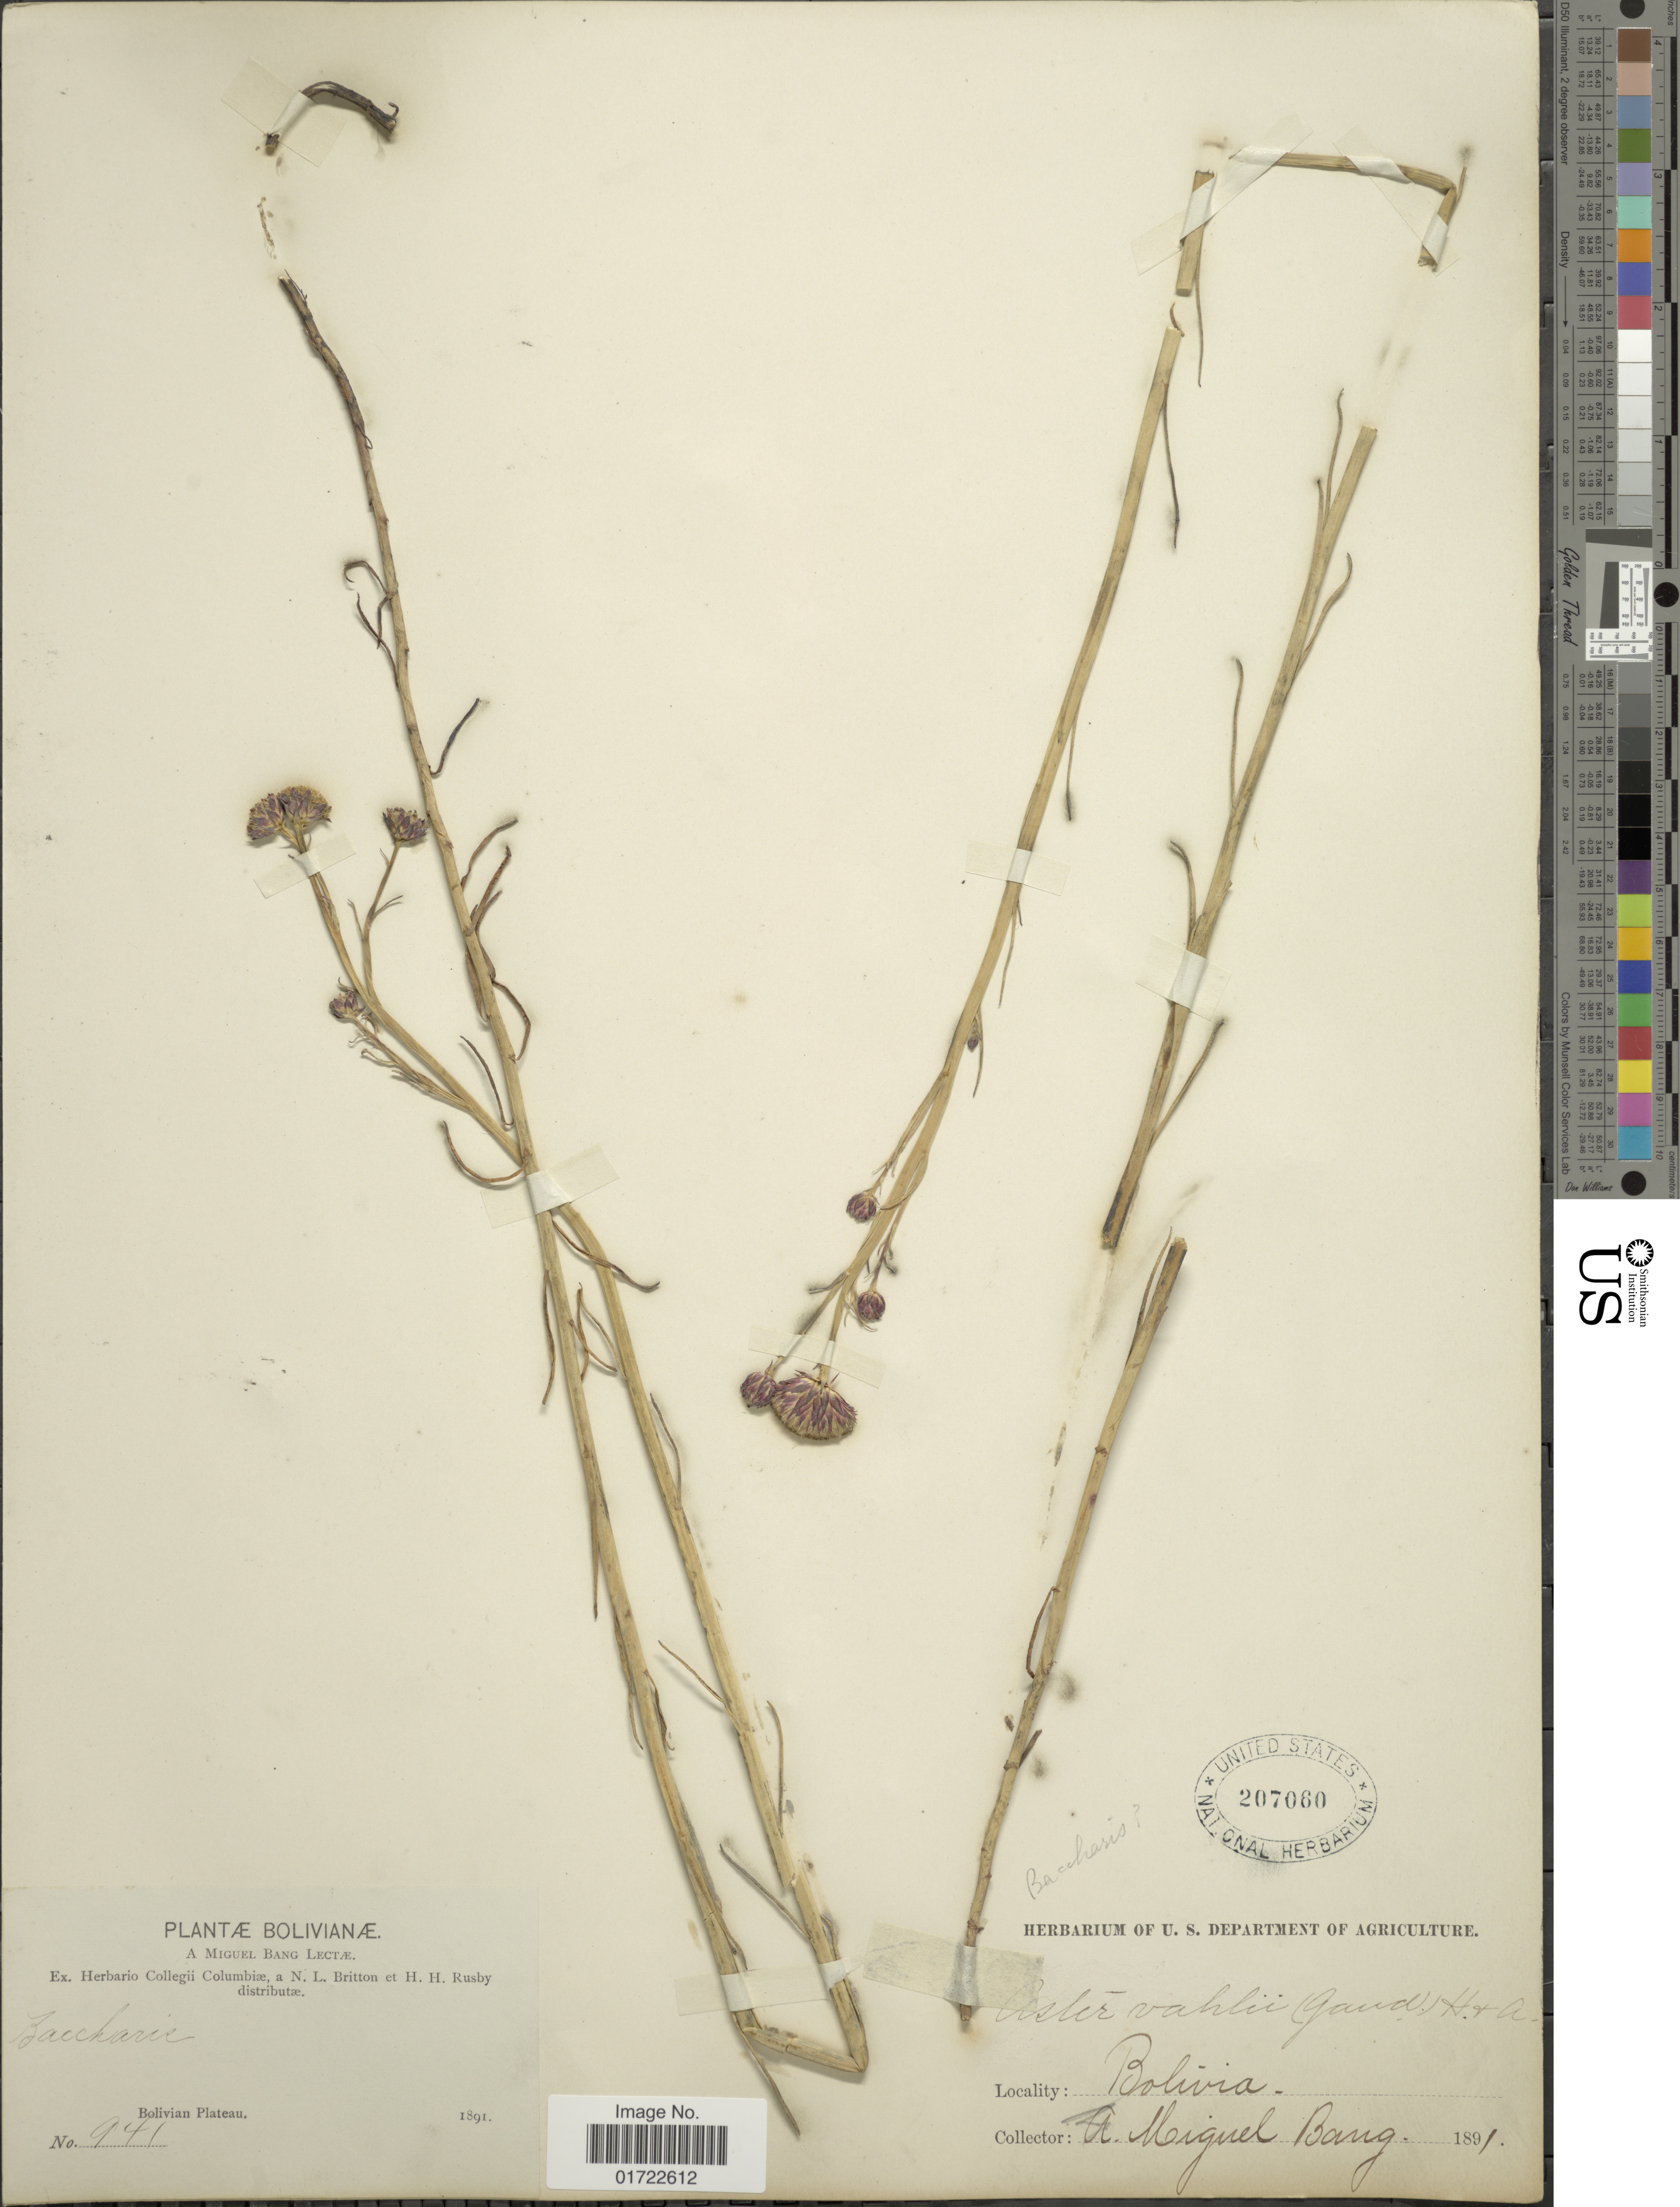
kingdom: Plantae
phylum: Tracheophyta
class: Magnoliopsida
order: Asterales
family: Asteraceae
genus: Baccharis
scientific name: Baccharis latifolia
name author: (Ruiz & Pav.) Pers.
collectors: M. Bang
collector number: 941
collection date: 1891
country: Bolivia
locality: Bolivian Plateau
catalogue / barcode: US 207060